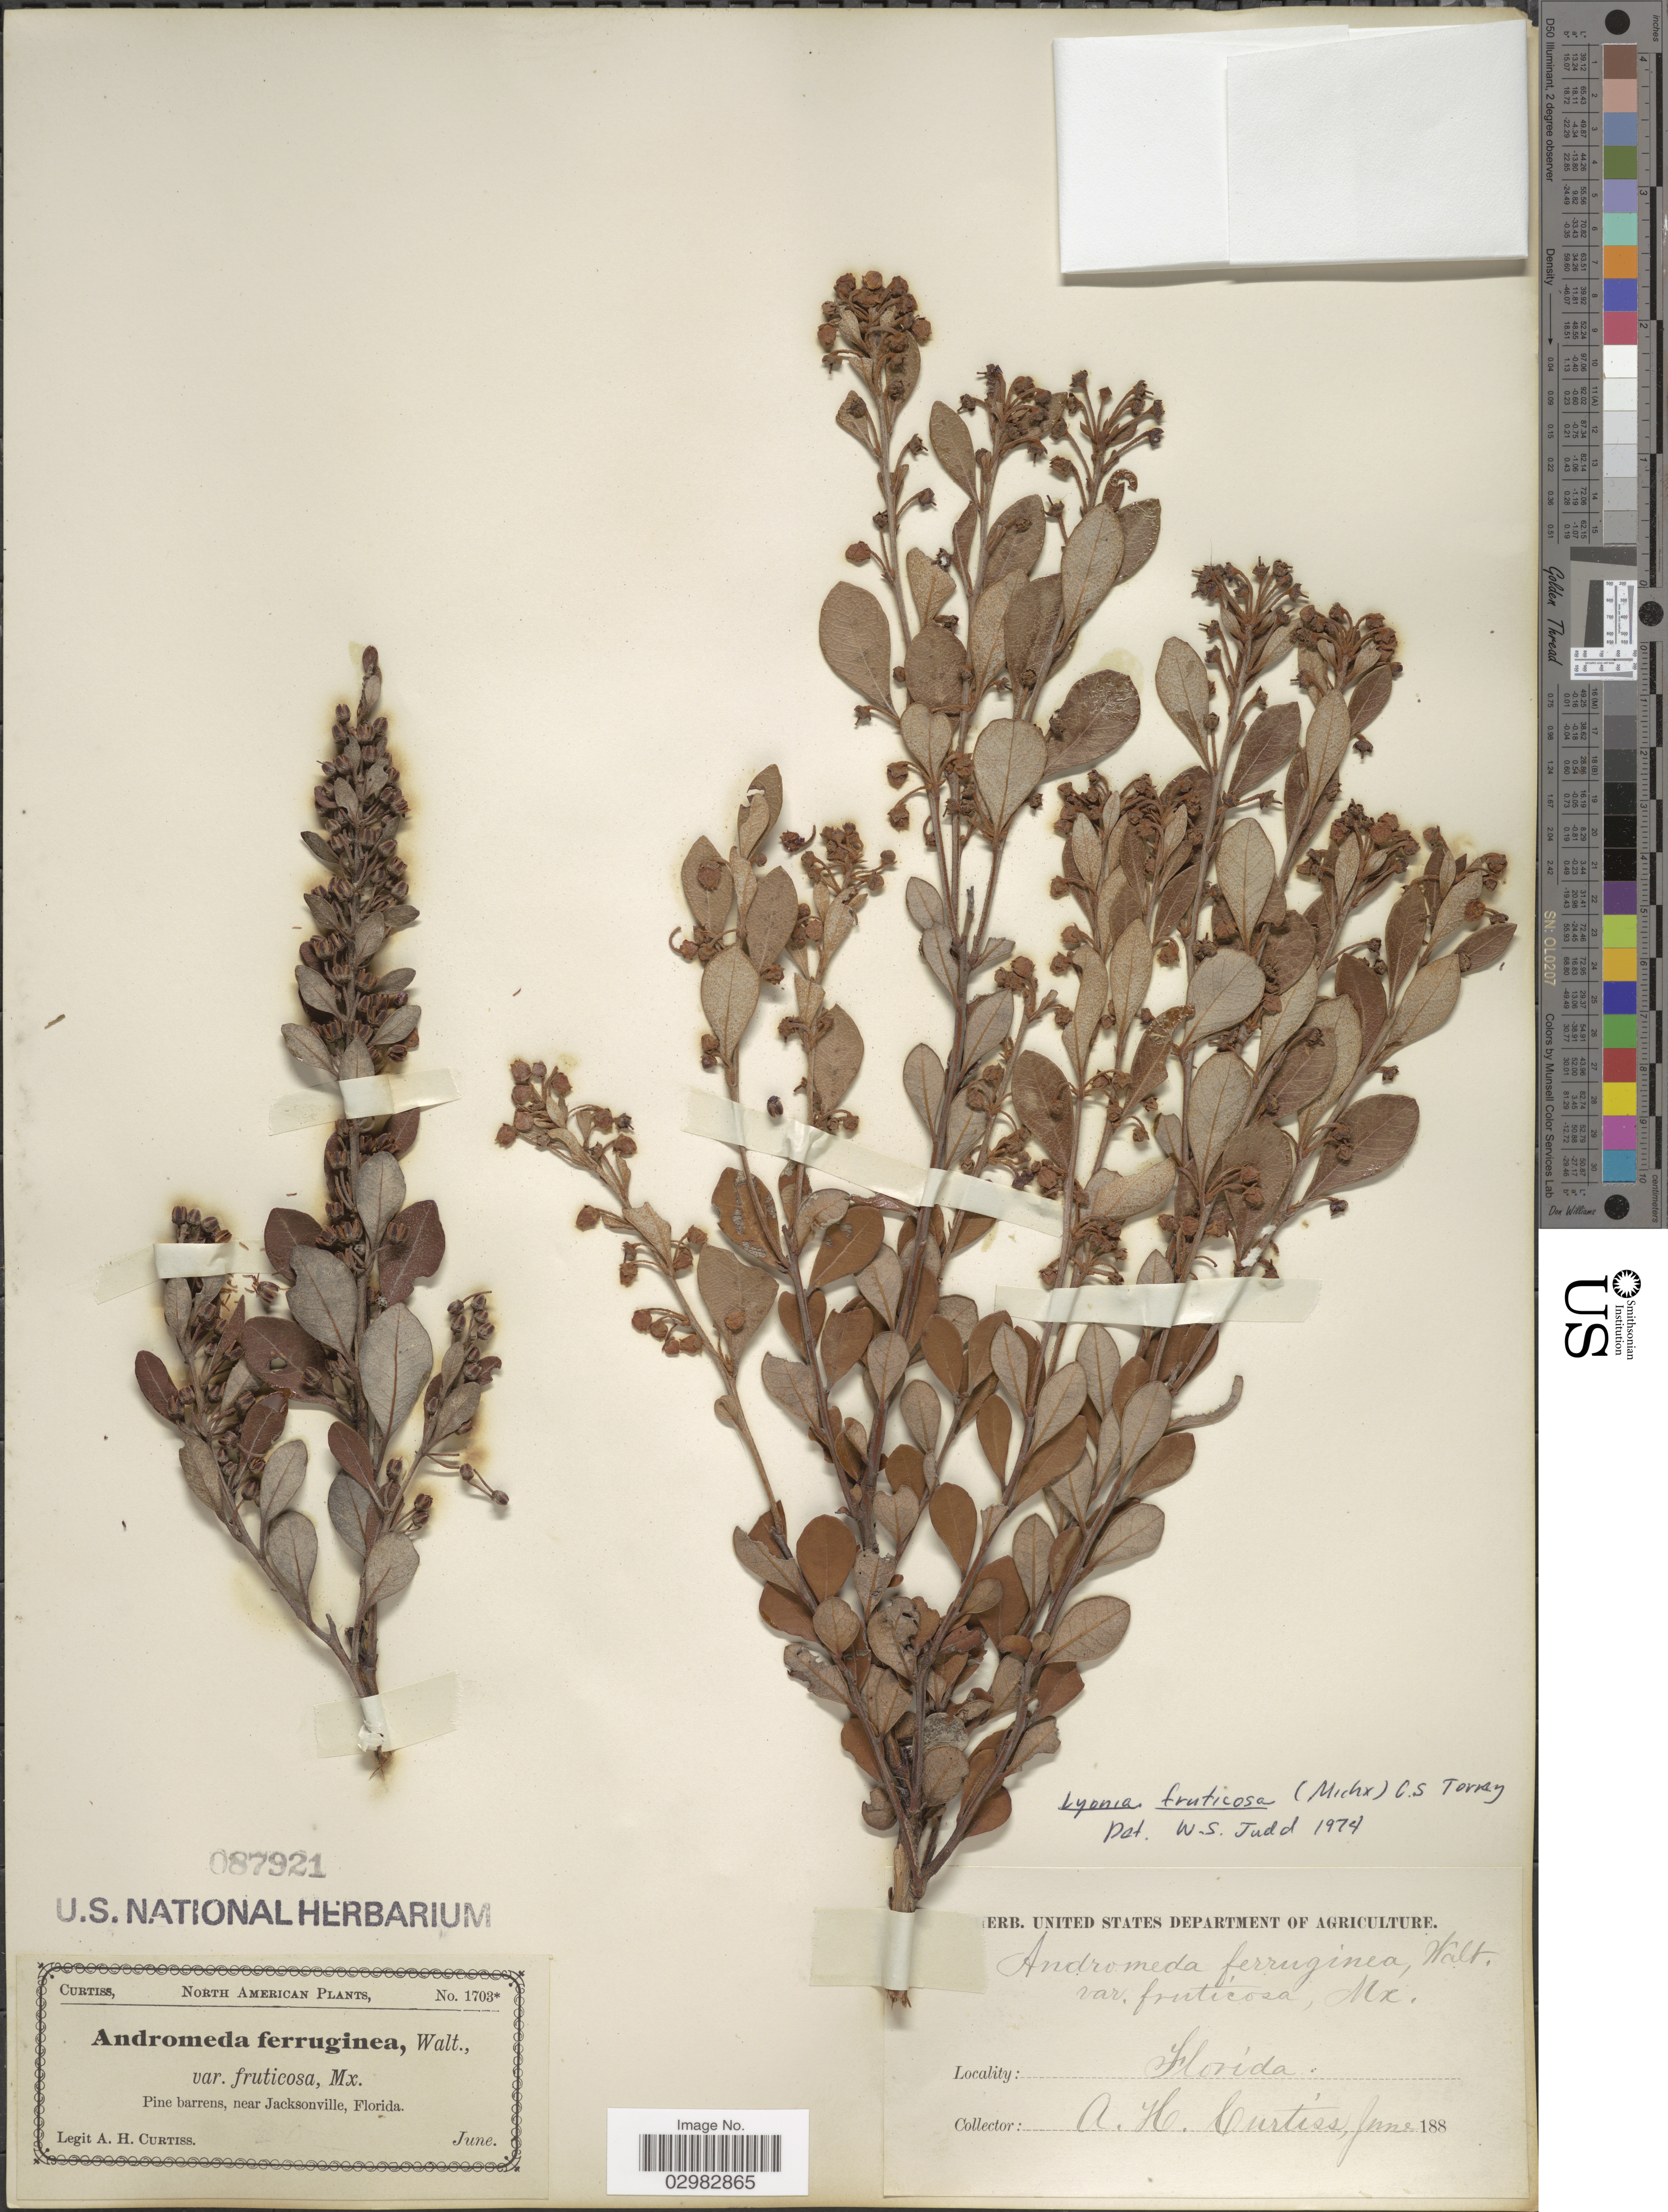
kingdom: Plantae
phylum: Tracheophyta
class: Magnoliopsida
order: Ericales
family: Ericaceae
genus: Lyonia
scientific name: Lyonia fruticosa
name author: (Michx.) G.S. Torr.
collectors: A. H. Curtiss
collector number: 1703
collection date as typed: June 188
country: United States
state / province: Florida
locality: Near Jacksonville.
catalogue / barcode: US 87921